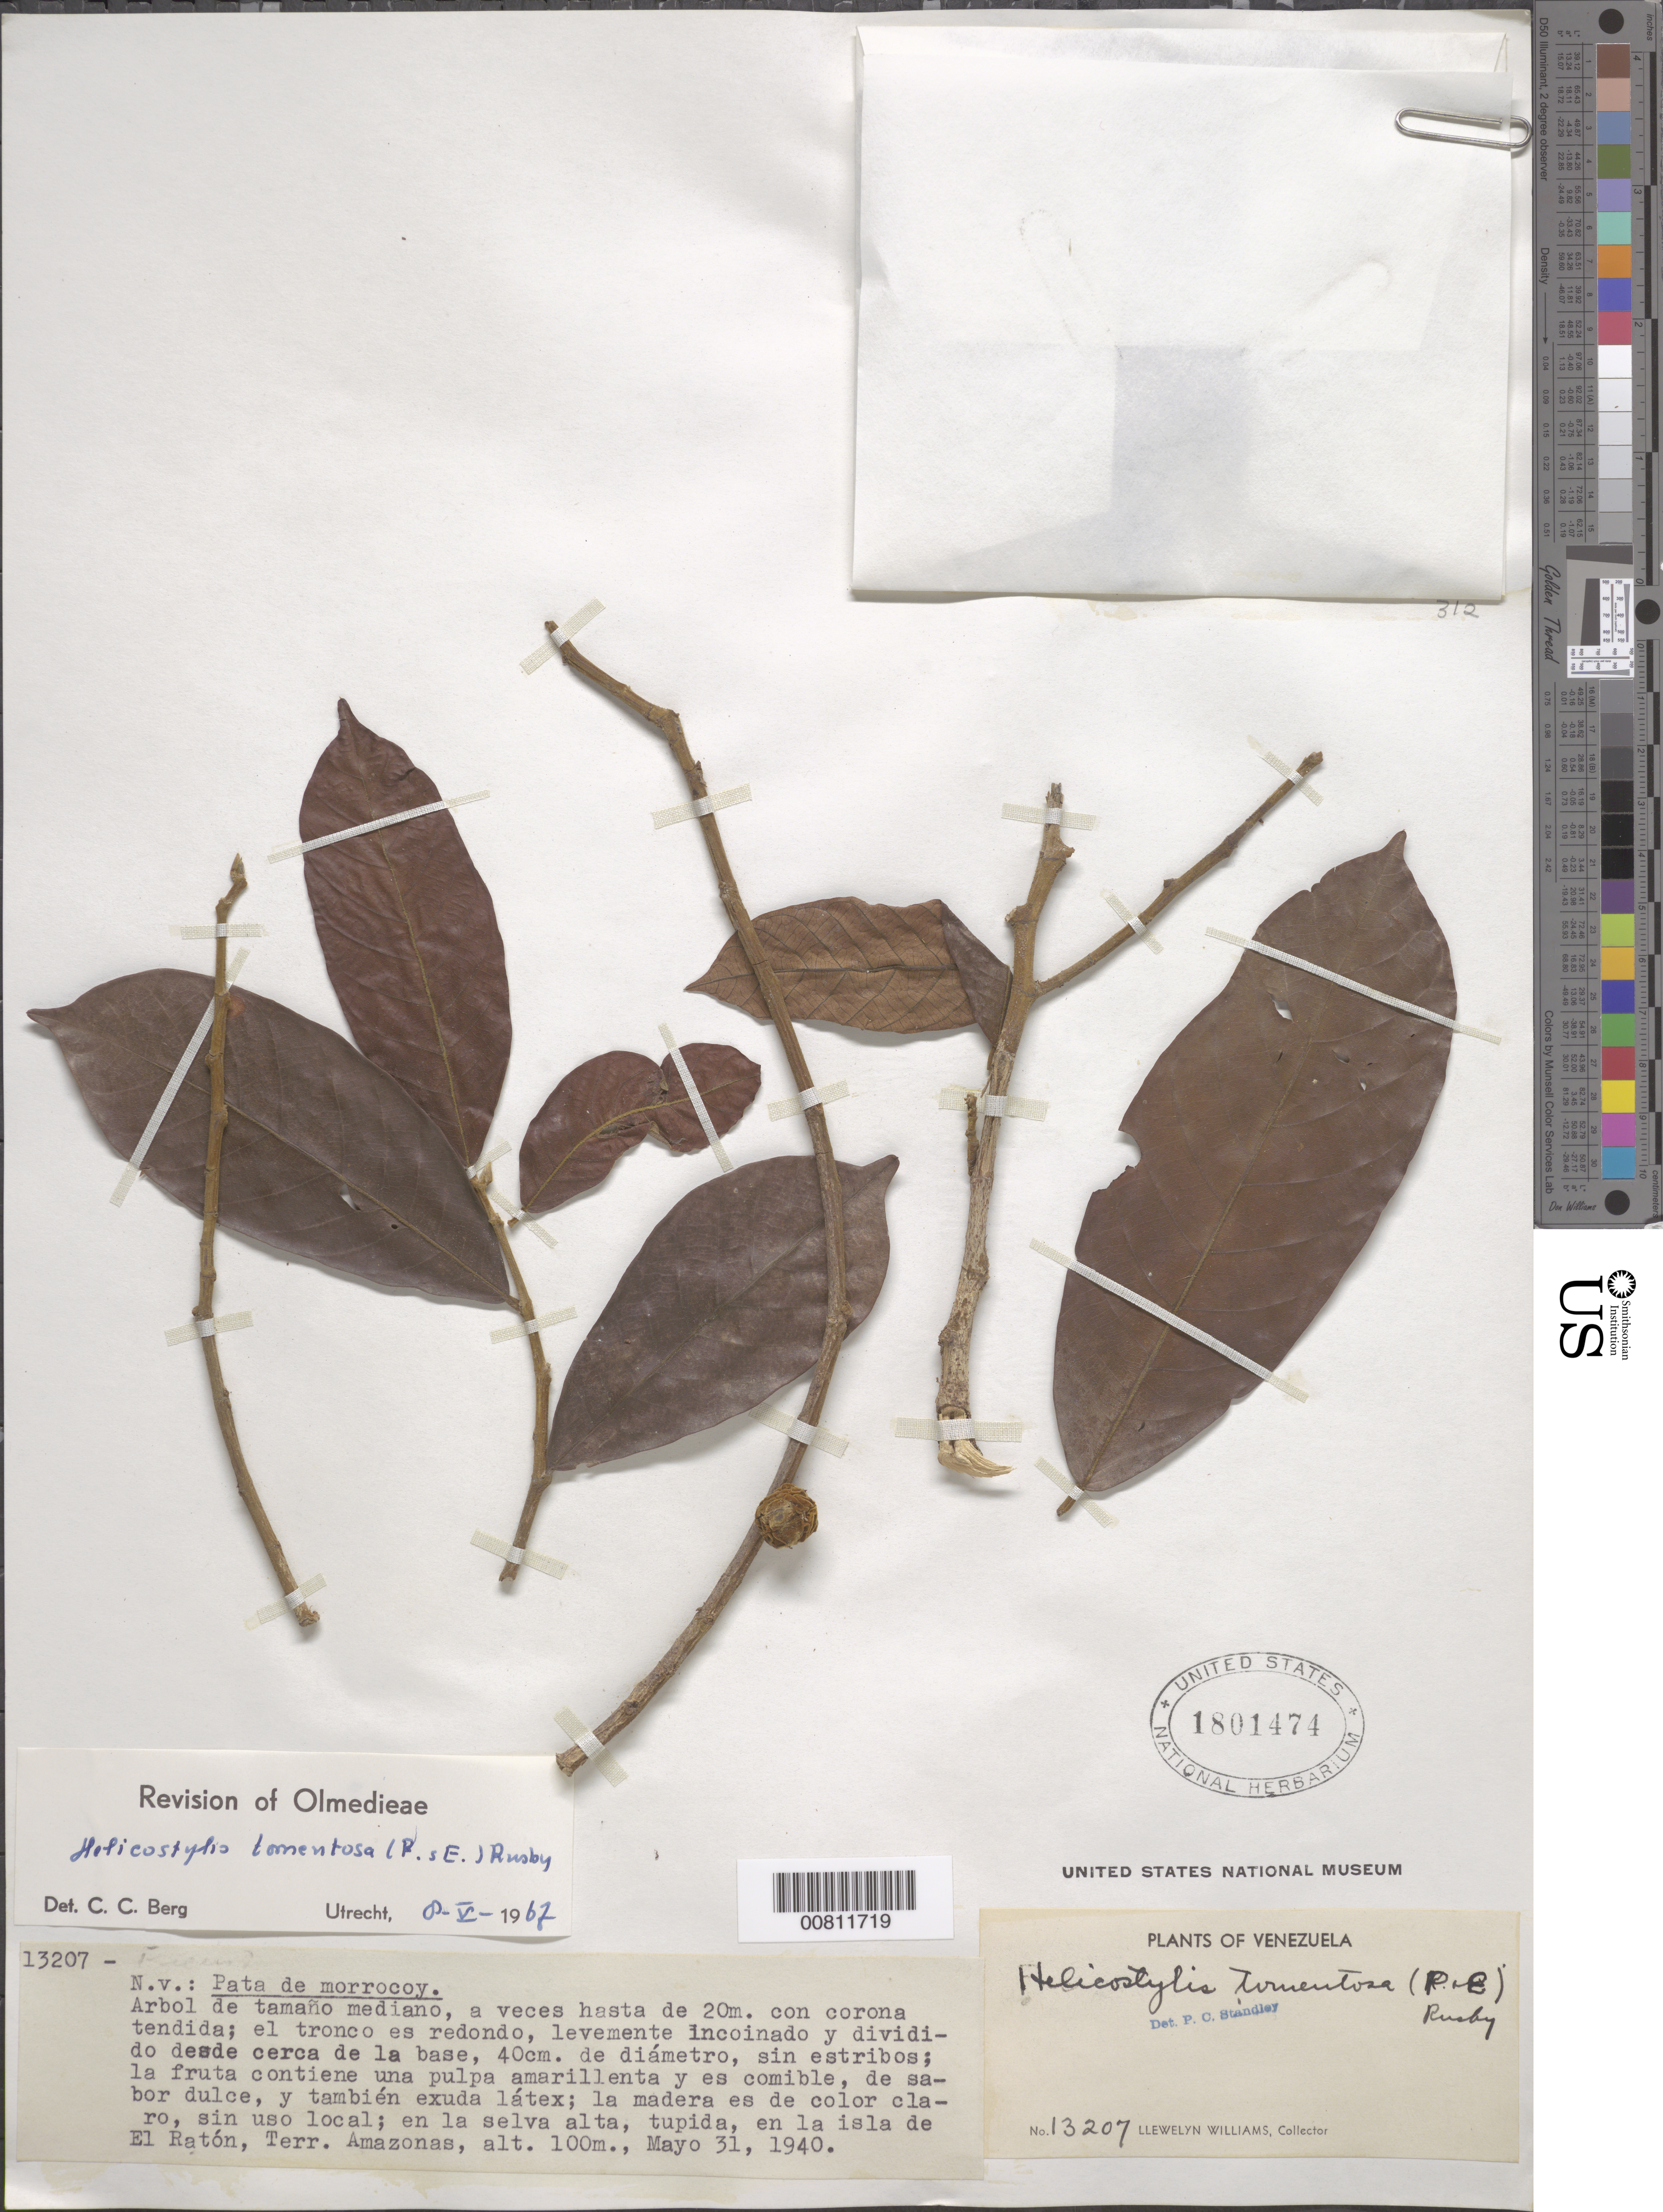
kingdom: Plantae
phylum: Tracheophyta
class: Magnoliopsida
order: Rosales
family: Moraceae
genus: Helicostylis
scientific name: Helicostylis tomentosa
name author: (Poepp. & Endl.) Rusby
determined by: Berg, C. C.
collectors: Ll. Williams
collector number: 13207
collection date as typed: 31-May-40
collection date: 1940-05-31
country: Venezuela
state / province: Amazonas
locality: Isla de El Ratón, Alto Orinoco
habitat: Selva alta, tupida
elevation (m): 100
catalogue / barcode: US 1801474